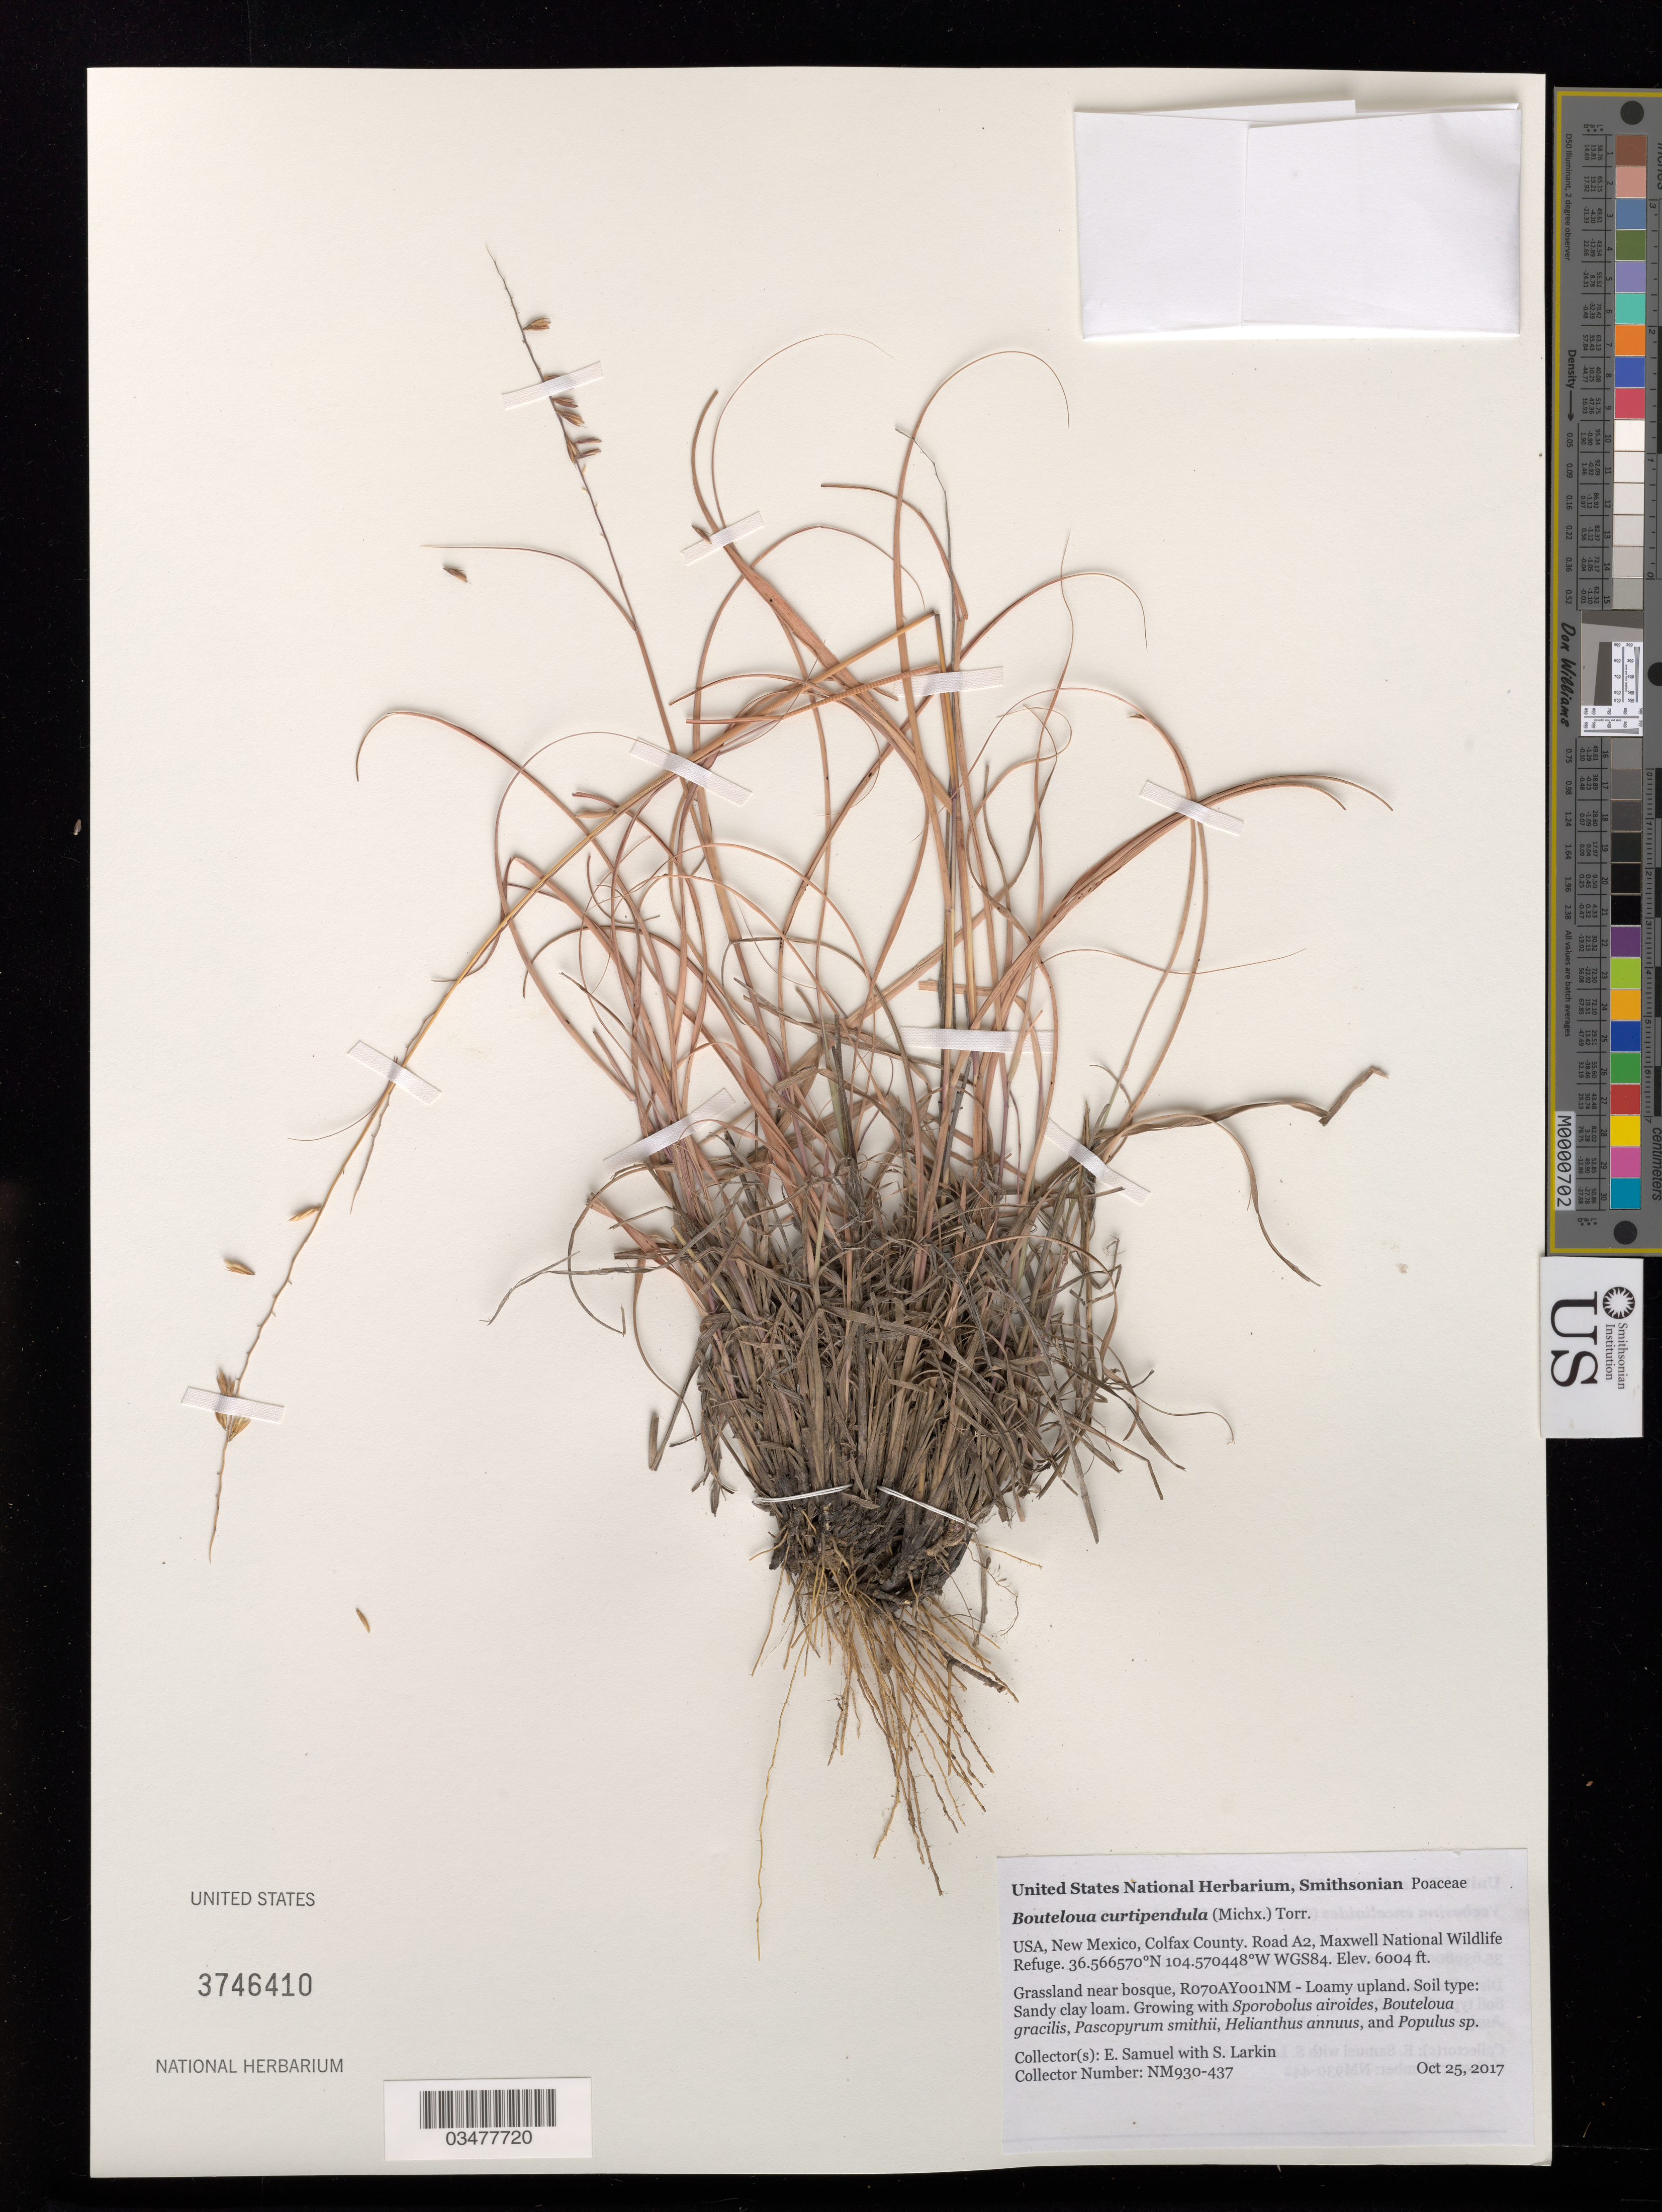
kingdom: Plantae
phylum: Tracheophyta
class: Liliopsida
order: Poales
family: Poaceae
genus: Bouteloua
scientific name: Bouteloua curtipendula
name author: (Michx.) Torr.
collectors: E. Samuel & S. Larkin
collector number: NM930-437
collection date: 2017-10-25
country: United States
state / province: New Mexico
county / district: Colfax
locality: Maxwell National Wildlife Refuge, Road A2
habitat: R070AY001NM - Loamy upland. Sandy clay loam. With Sporobolus airoides, Bouteloua gracilis, Populus sp., etc.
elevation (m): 1830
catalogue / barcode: US 3746410